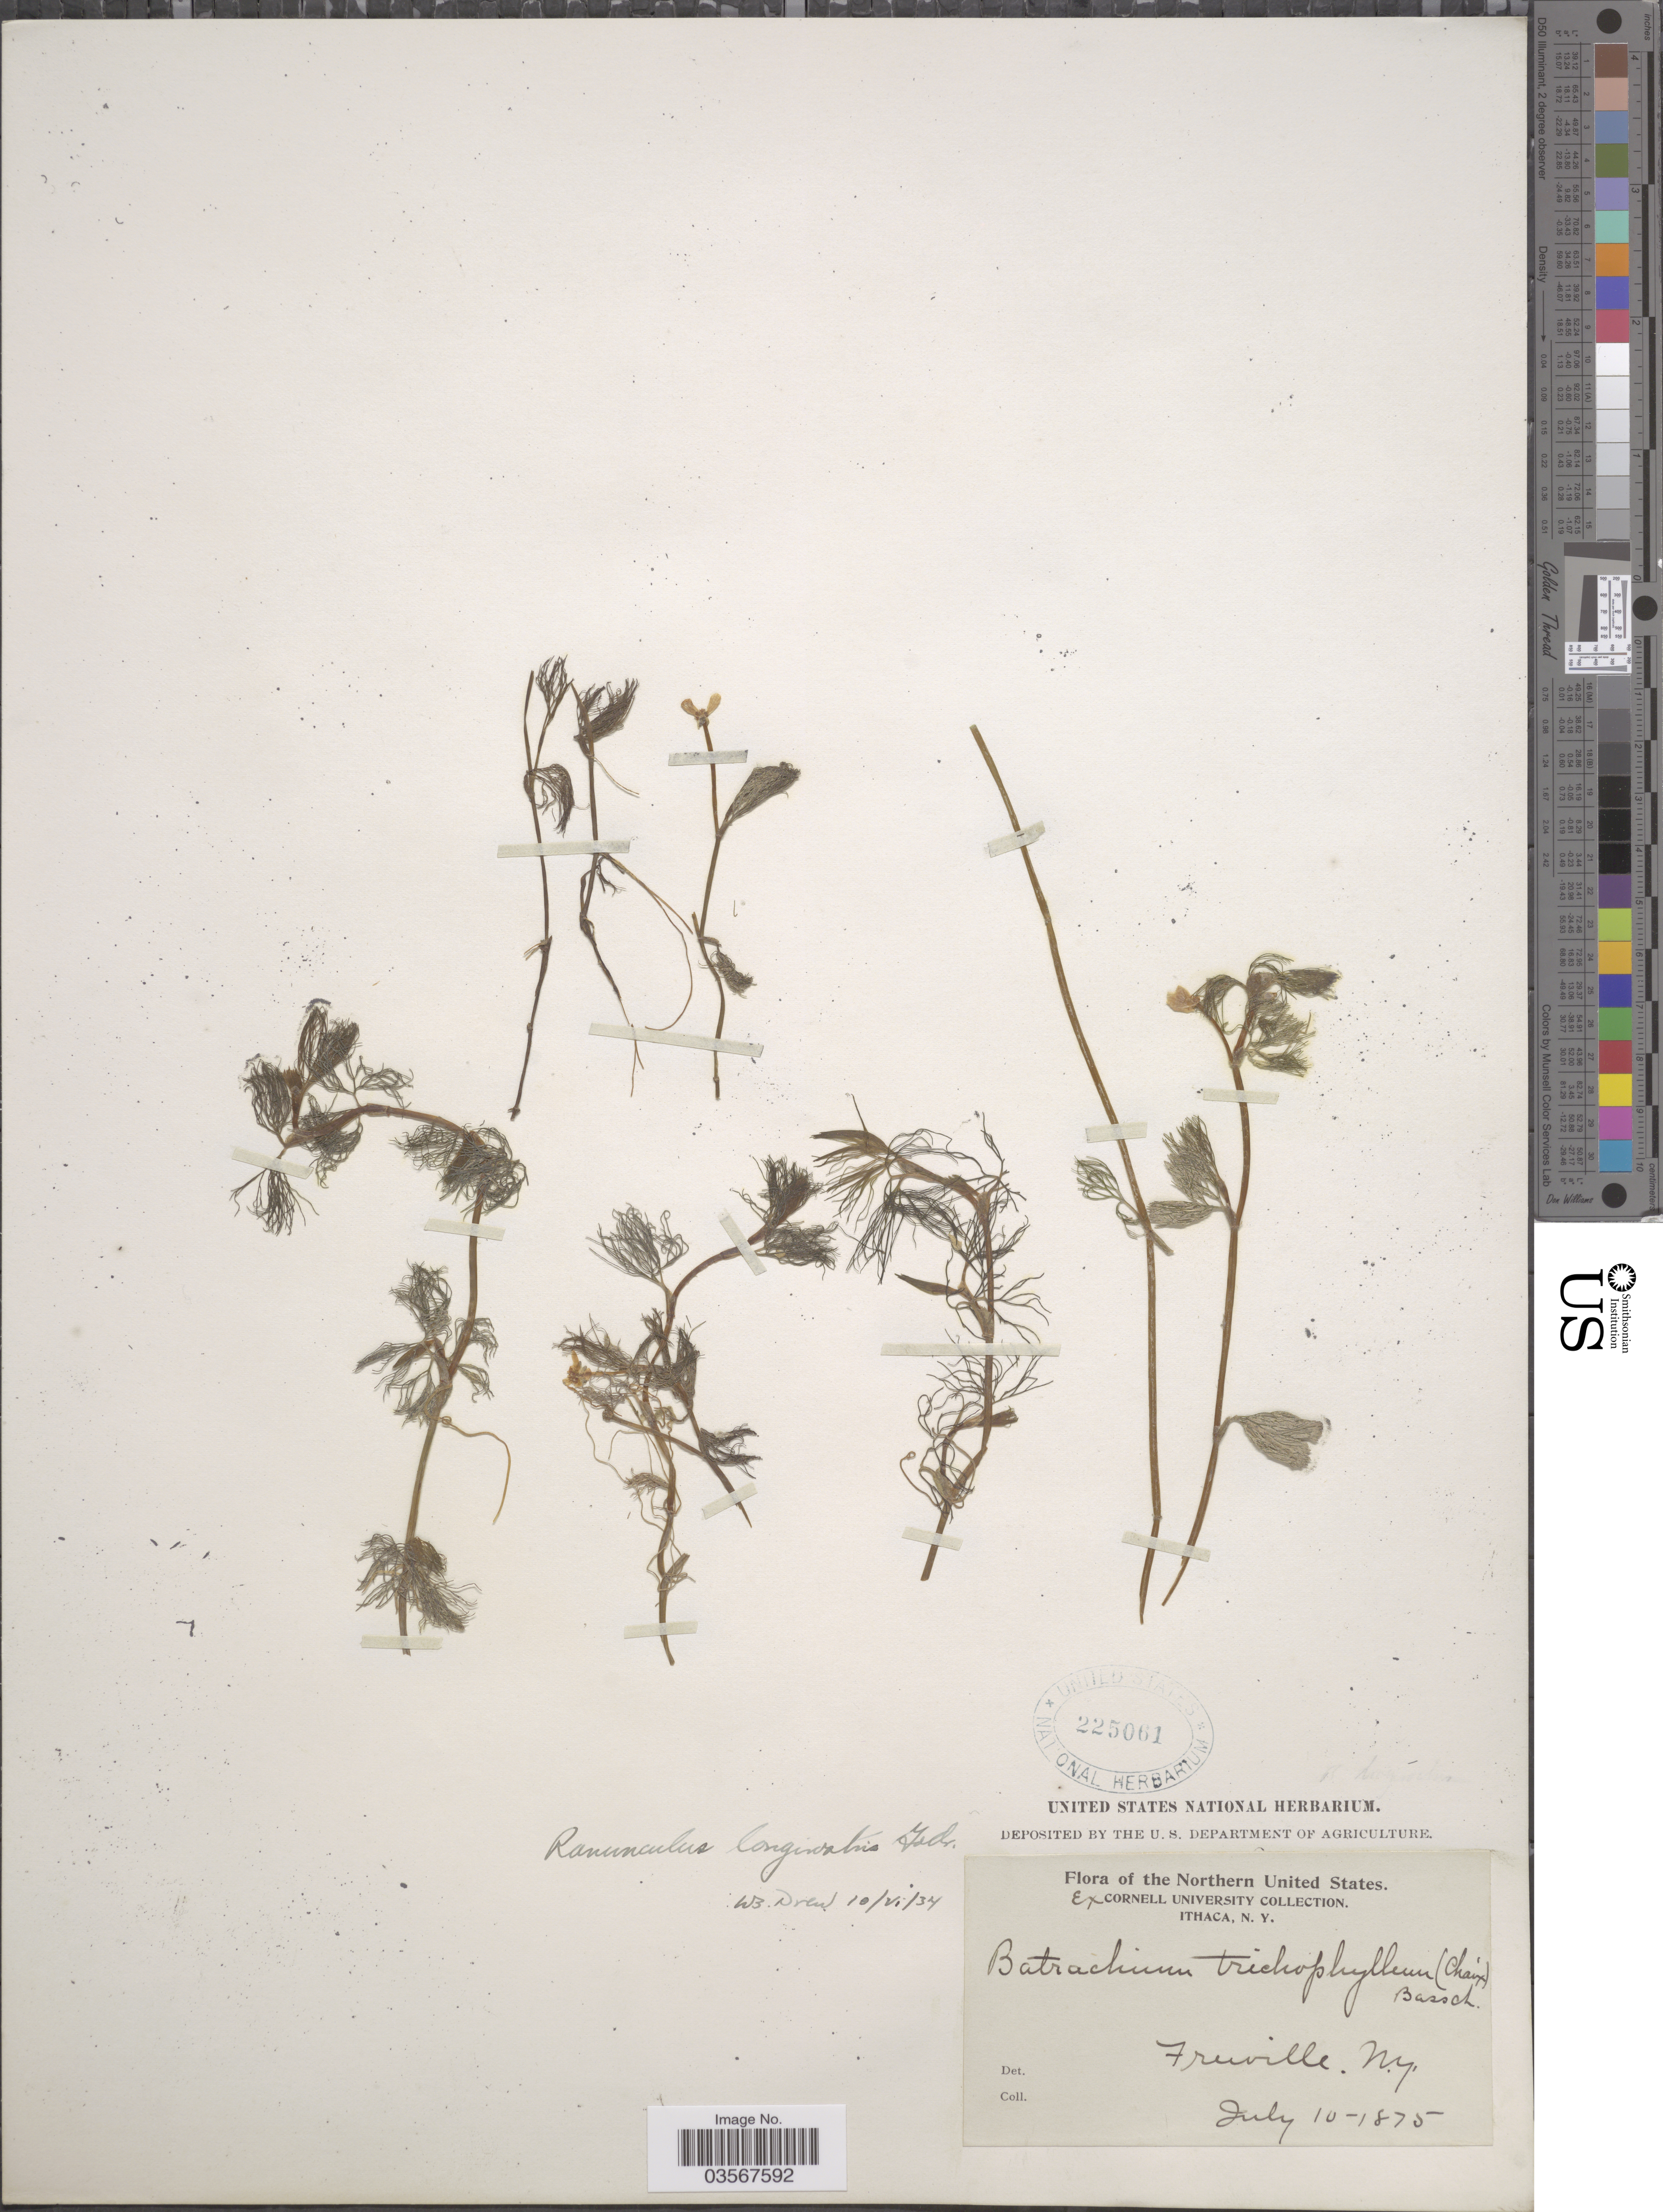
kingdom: Plantae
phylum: Tracheophyta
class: Magnoliopsida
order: Ranunculales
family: Ranunculaceae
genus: Ranunculus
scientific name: Ranunculus longirostris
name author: Godr.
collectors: Cornell University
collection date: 1875-07-10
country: United States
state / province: New York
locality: Northern United States. Freeville.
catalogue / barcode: US 225061